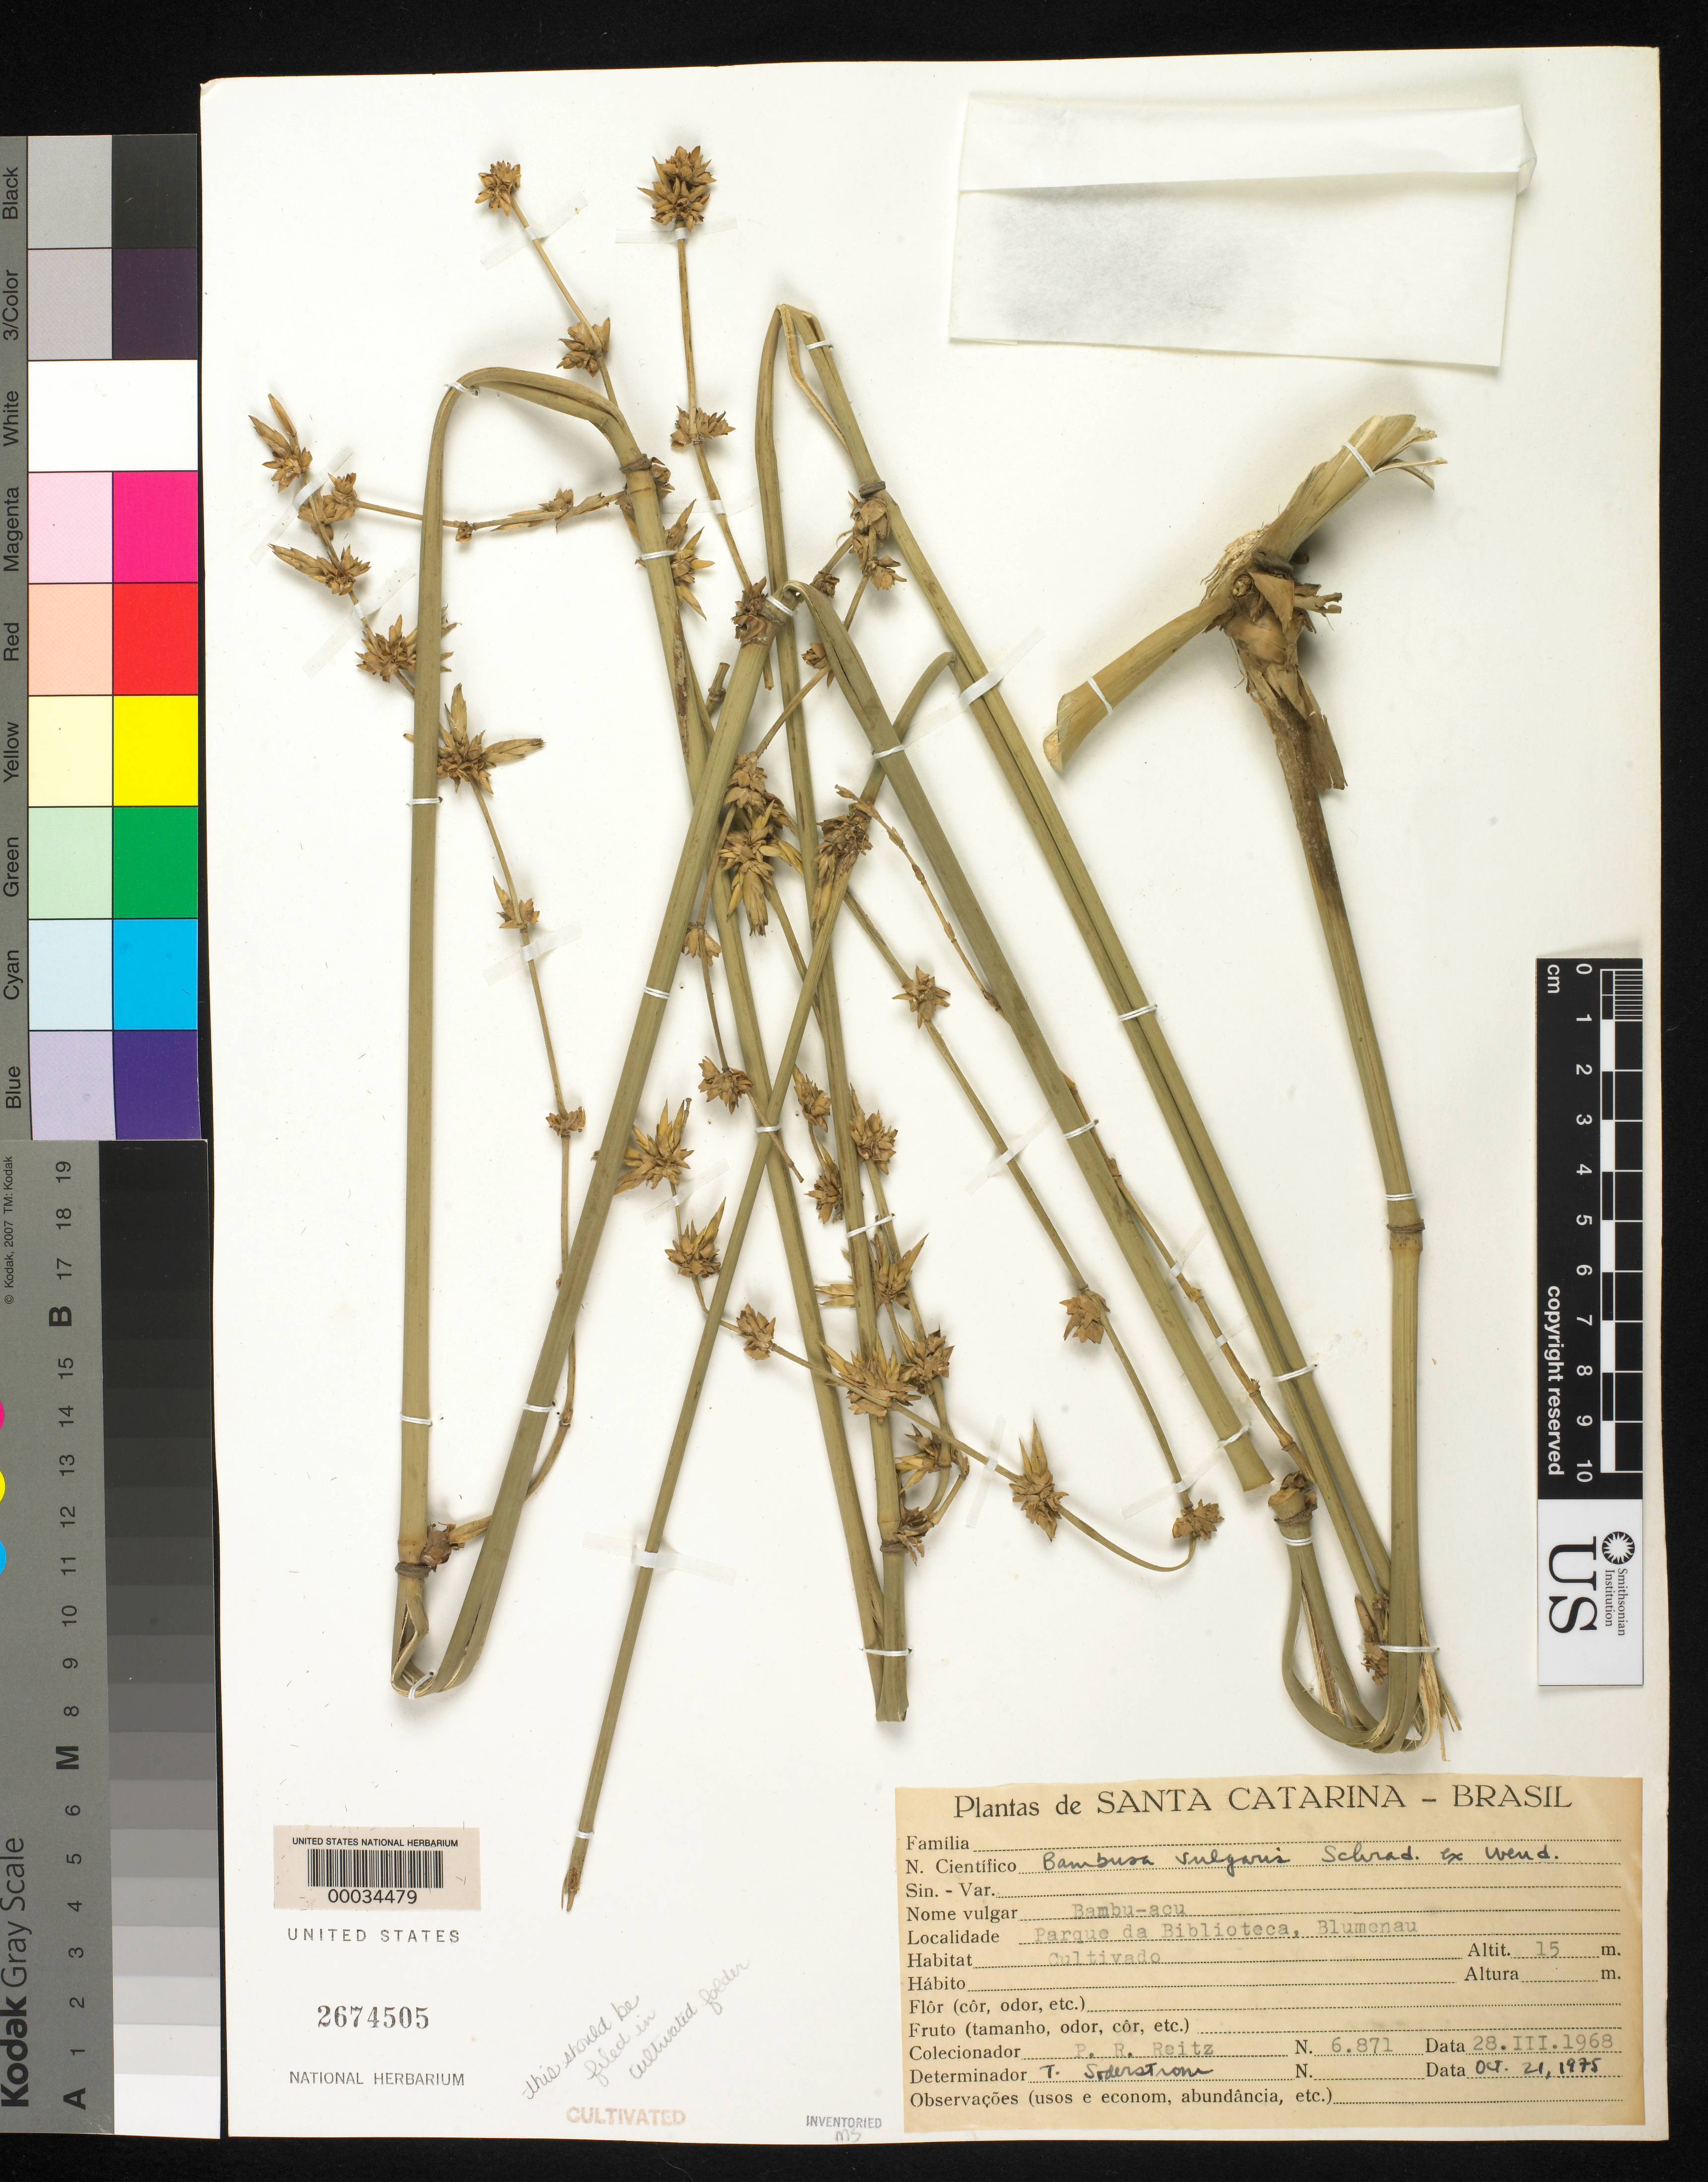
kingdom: Plantae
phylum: Tracheophyta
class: Liliopsida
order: Poales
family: Poaceae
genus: Bambusa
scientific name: Bambusa vulgaris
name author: Schrad. ex J.C. Wendl.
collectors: R. Reitz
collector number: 6871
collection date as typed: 28 Mar 1968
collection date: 1968-03-28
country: Brazil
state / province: Santa Catarina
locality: Parque da biblioteca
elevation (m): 15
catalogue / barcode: US 2674505